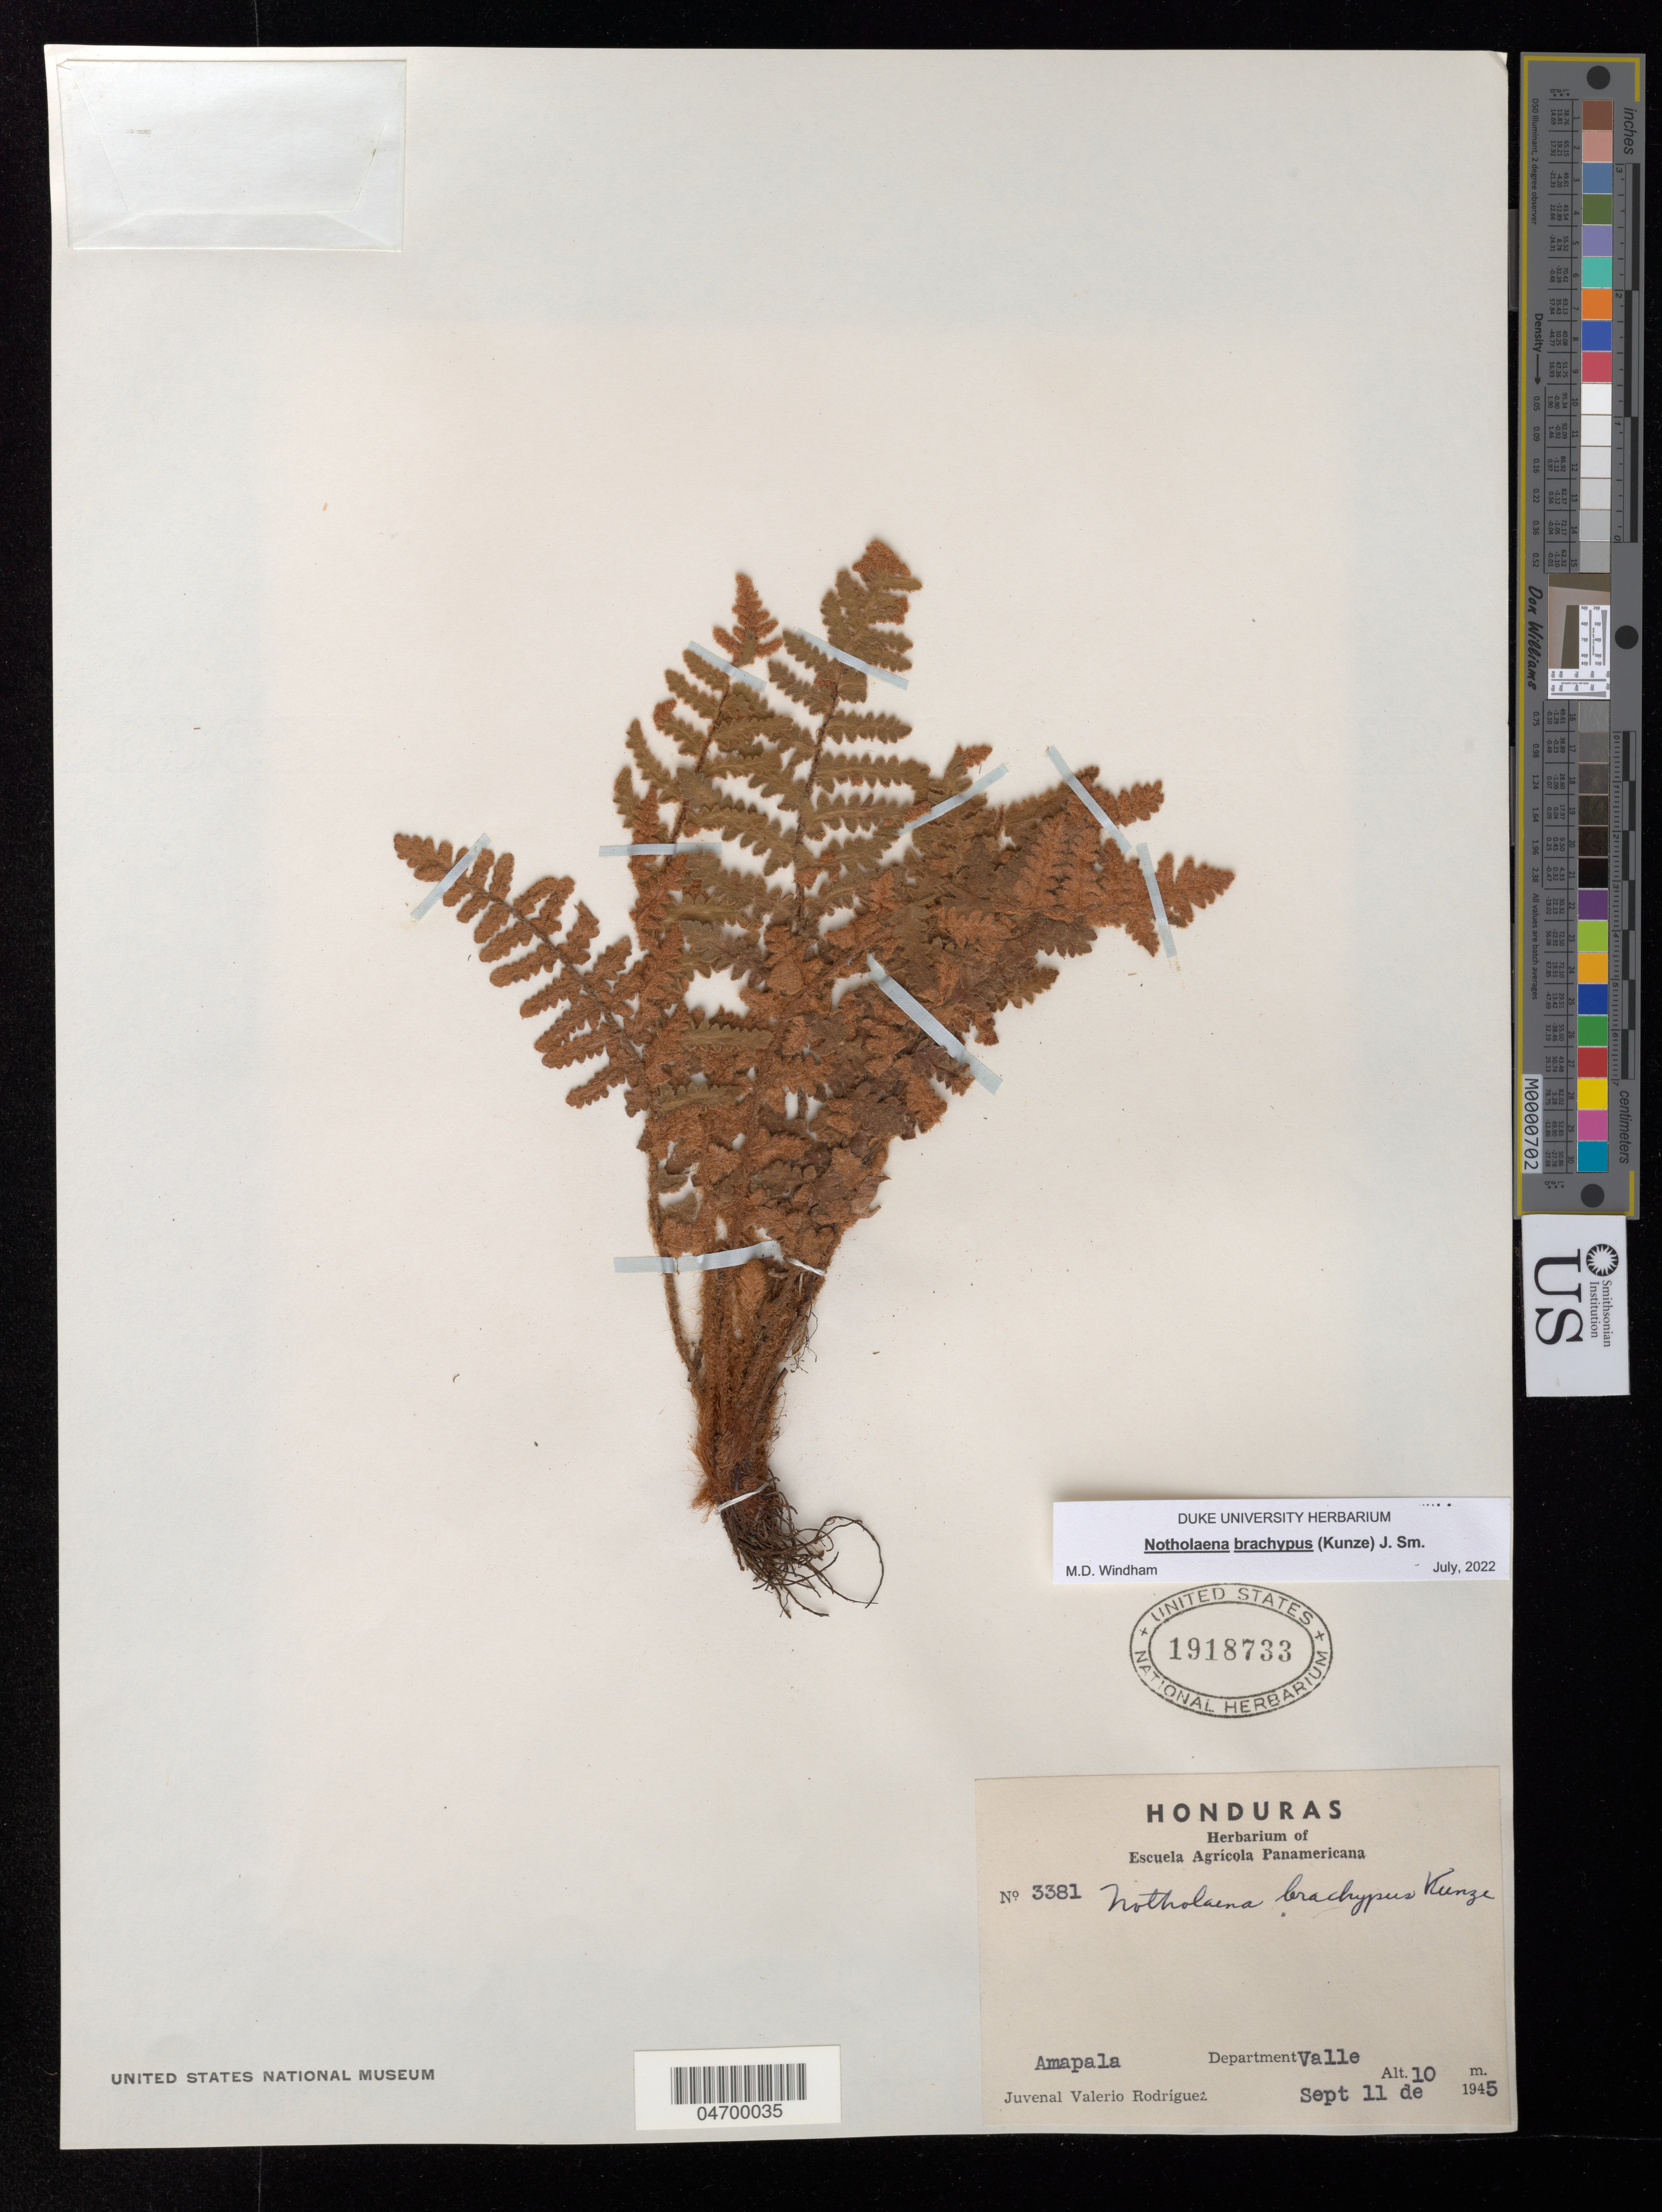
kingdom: Plantae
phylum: Tracheophyta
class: Polypodiopsida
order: Polypodiales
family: Pteridaceae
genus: Notholaena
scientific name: Notholaena brachypus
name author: (Kunze) J. Sm.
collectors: J. Valerio R.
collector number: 3381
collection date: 1945-09-11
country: Honduras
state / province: Valle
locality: Amapala. Department Valle.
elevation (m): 10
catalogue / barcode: US 1918733